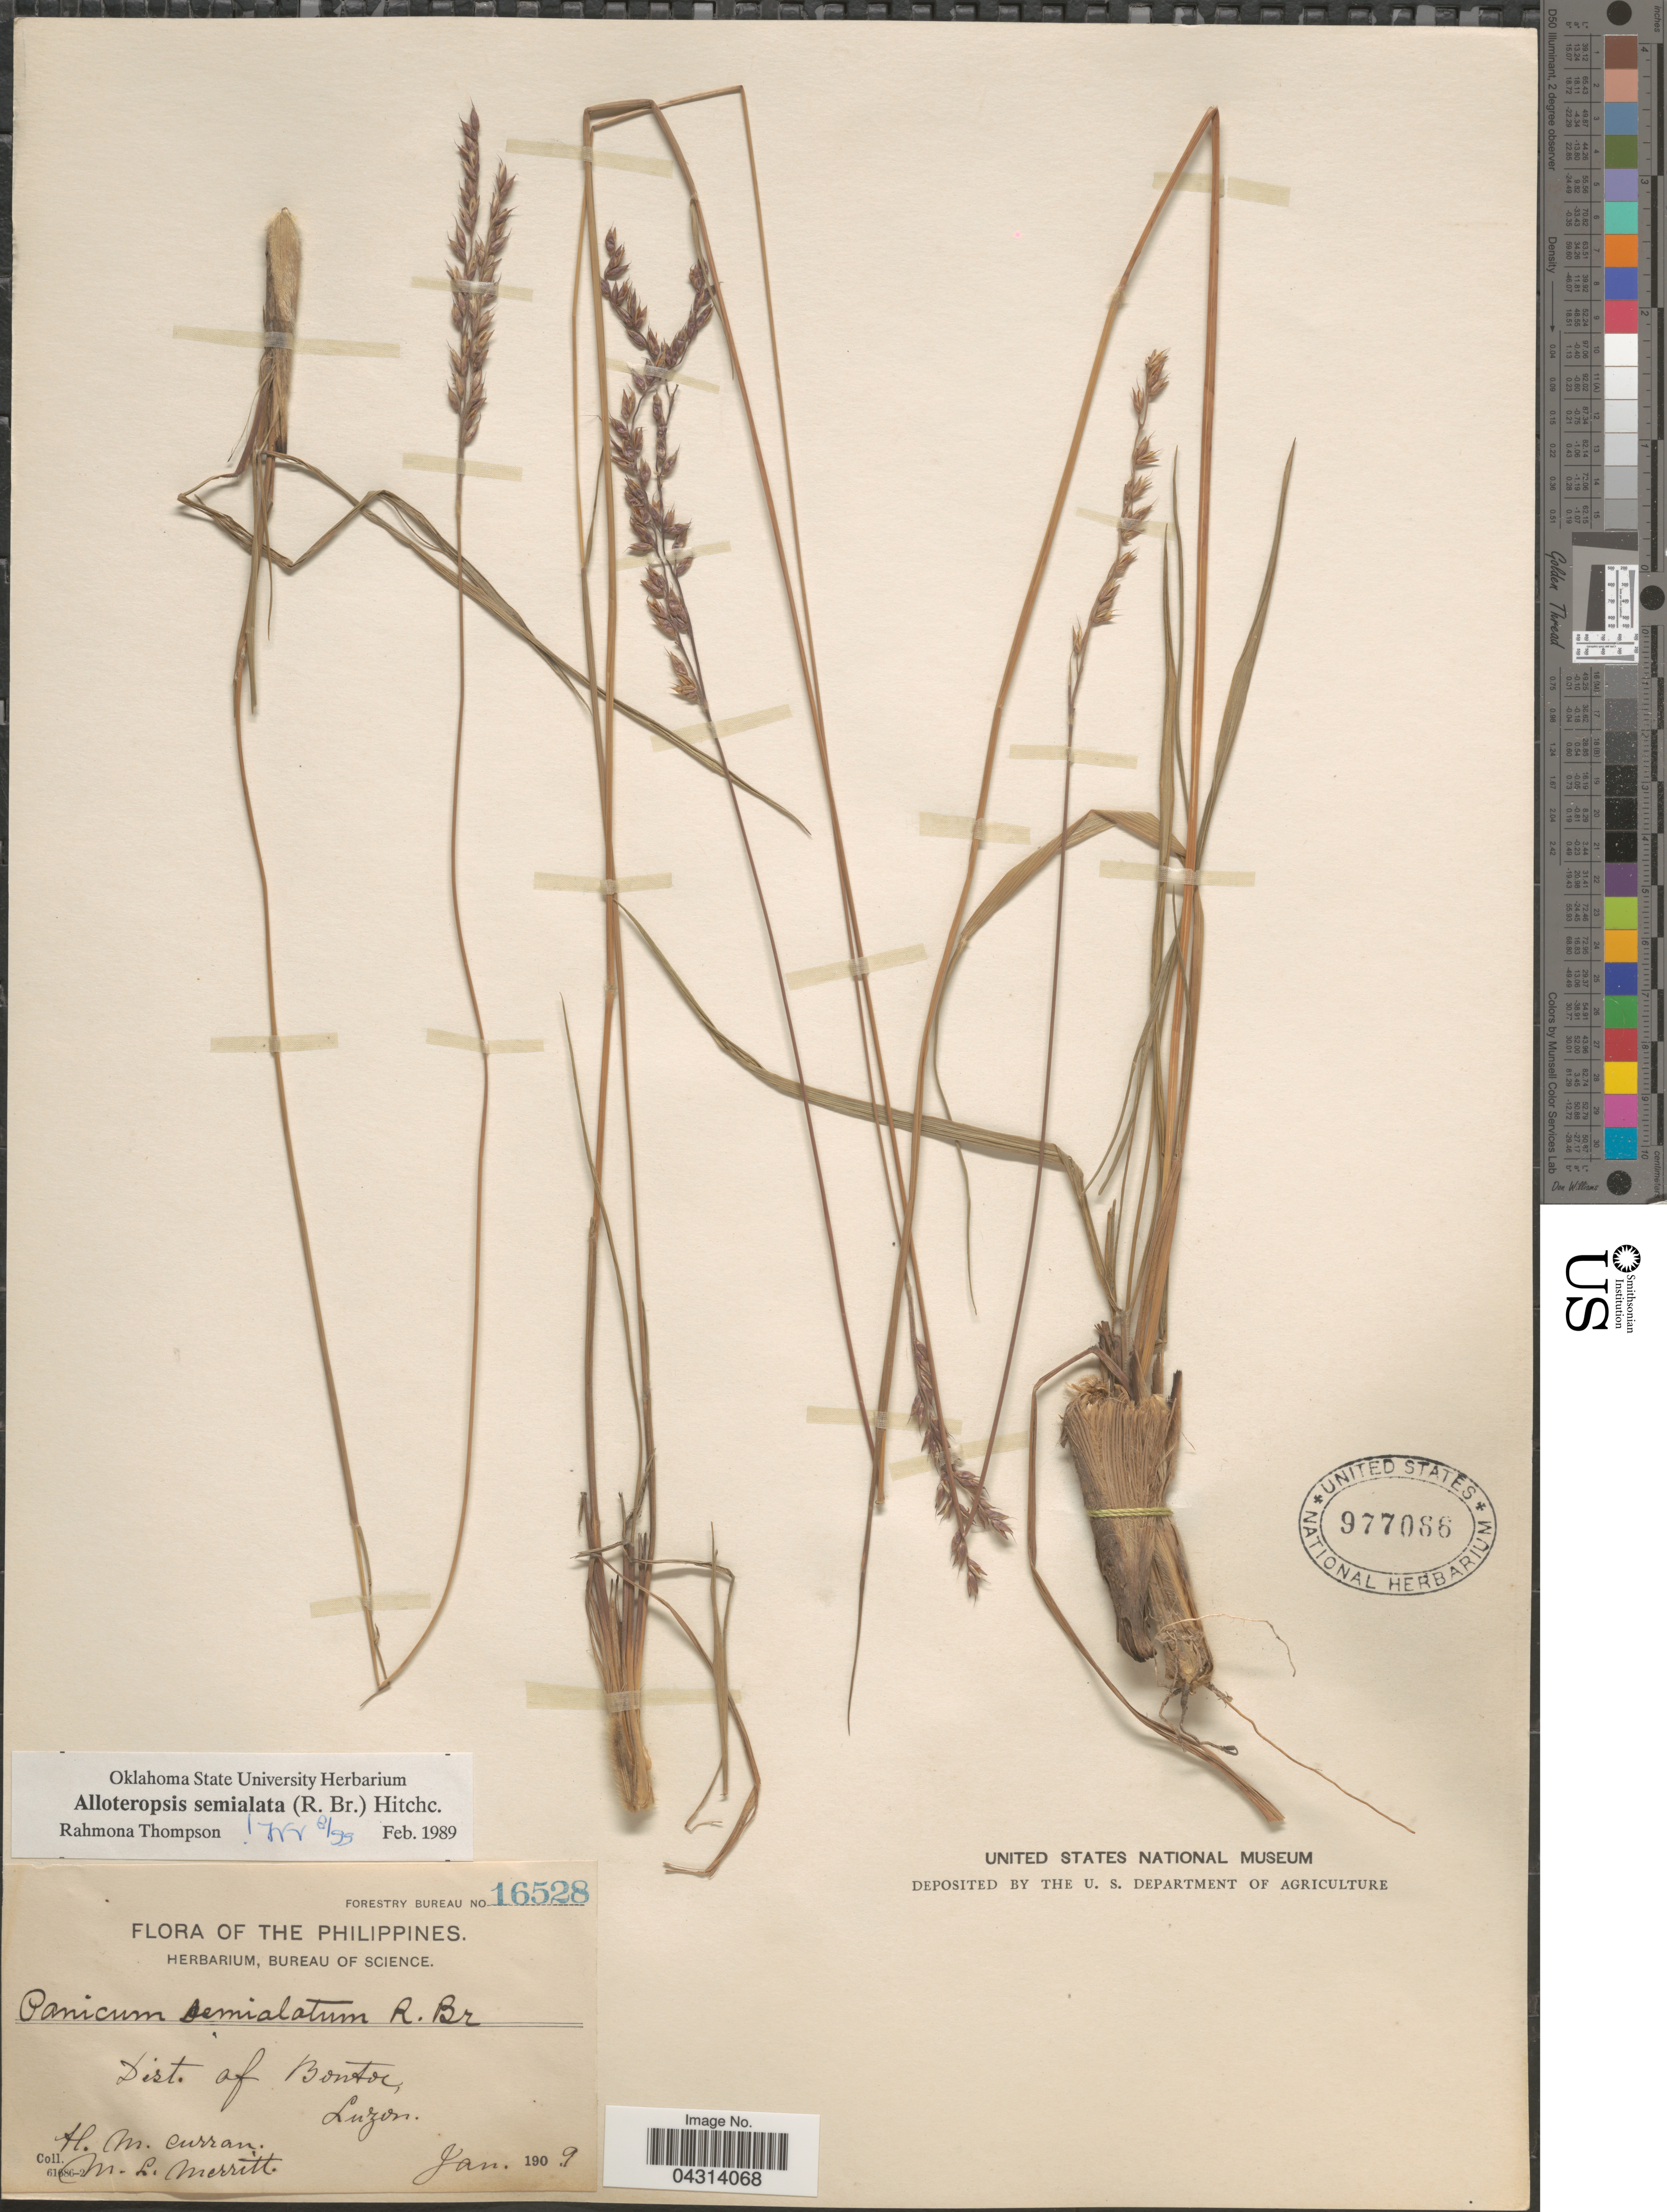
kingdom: Plantae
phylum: Tracheophyta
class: Liliopsida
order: Poales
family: Poaceae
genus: Alloteropsis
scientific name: Alloteropsis semialata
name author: (R. Br.) Hitchc.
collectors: H. M. Curran & M. L. Merritt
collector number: Forestry Bureau 16528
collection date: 1909-01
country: Philippines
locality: Dist. of Bontoc, Luzon.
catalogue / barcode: US 977086